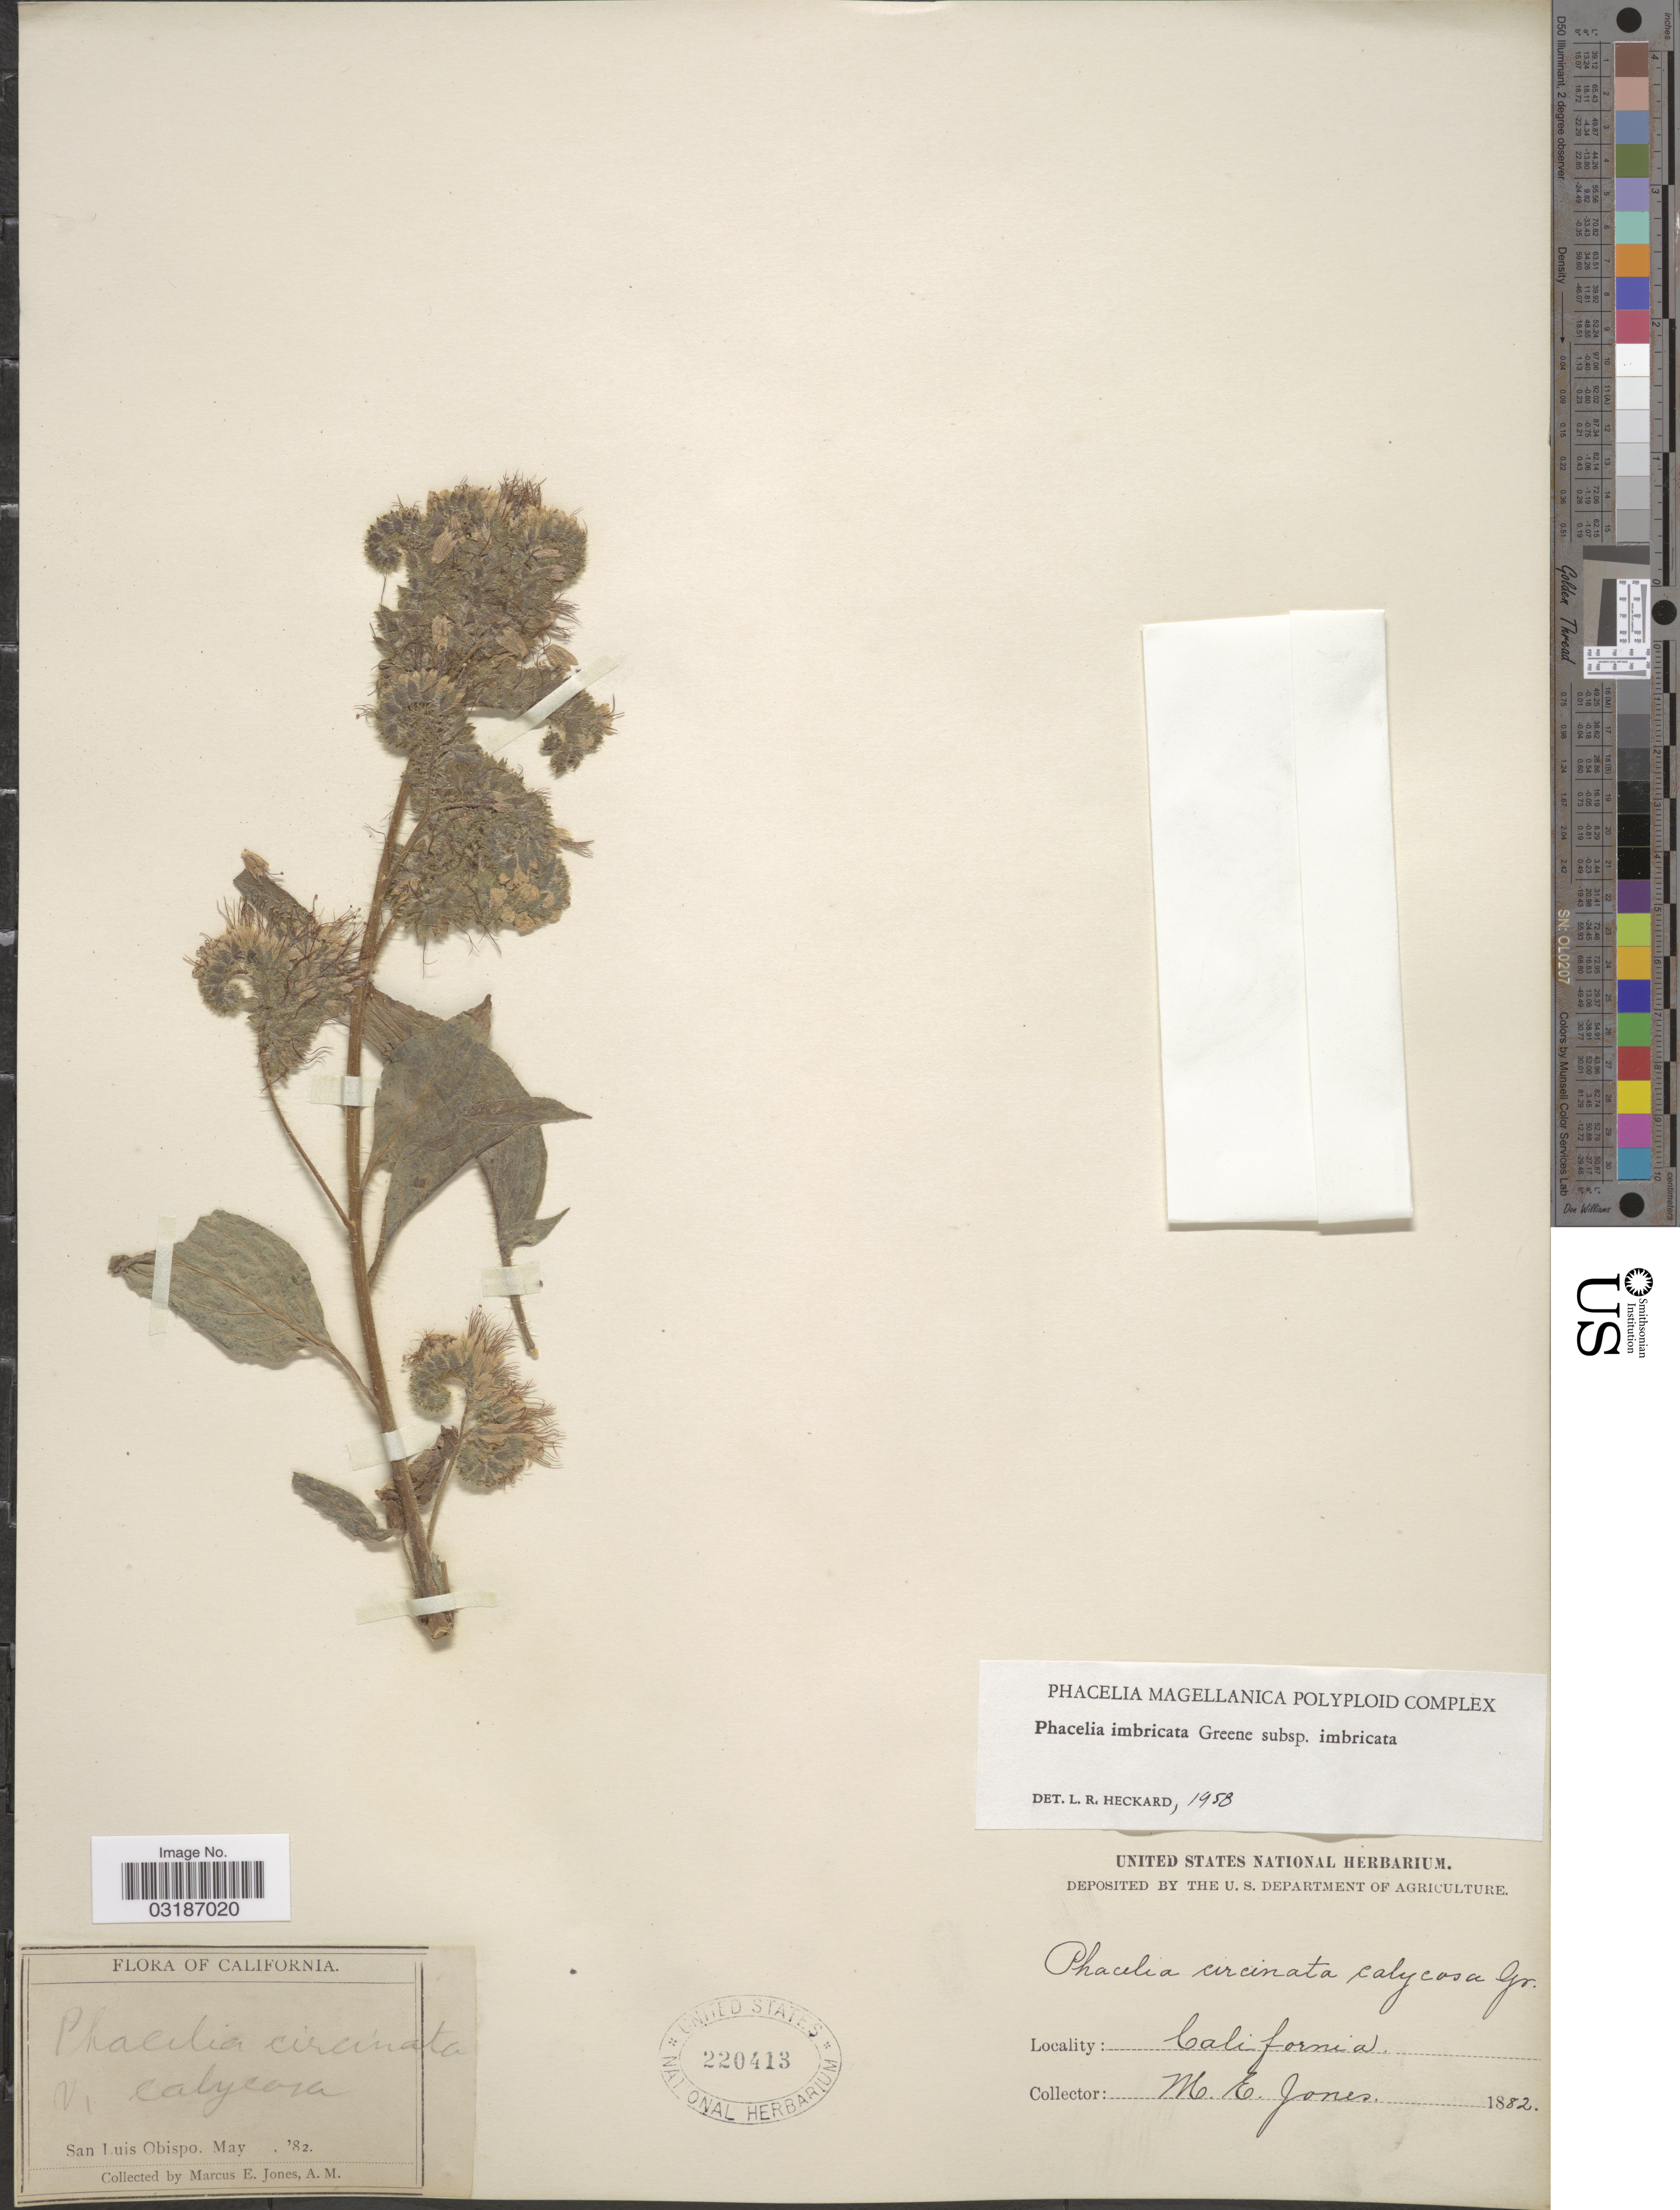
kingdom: Plantae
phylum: Tracheophyta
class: Magnoliopsida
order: Boraginales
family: Hydrophyllaceae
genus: Phacelia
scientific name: Phacelia imbricata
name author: Greene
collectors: M. E. Jones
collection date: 1882-05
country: United States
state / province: California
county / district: San Luis Obispo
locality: San Luis Obispo.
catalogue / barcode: US 220413